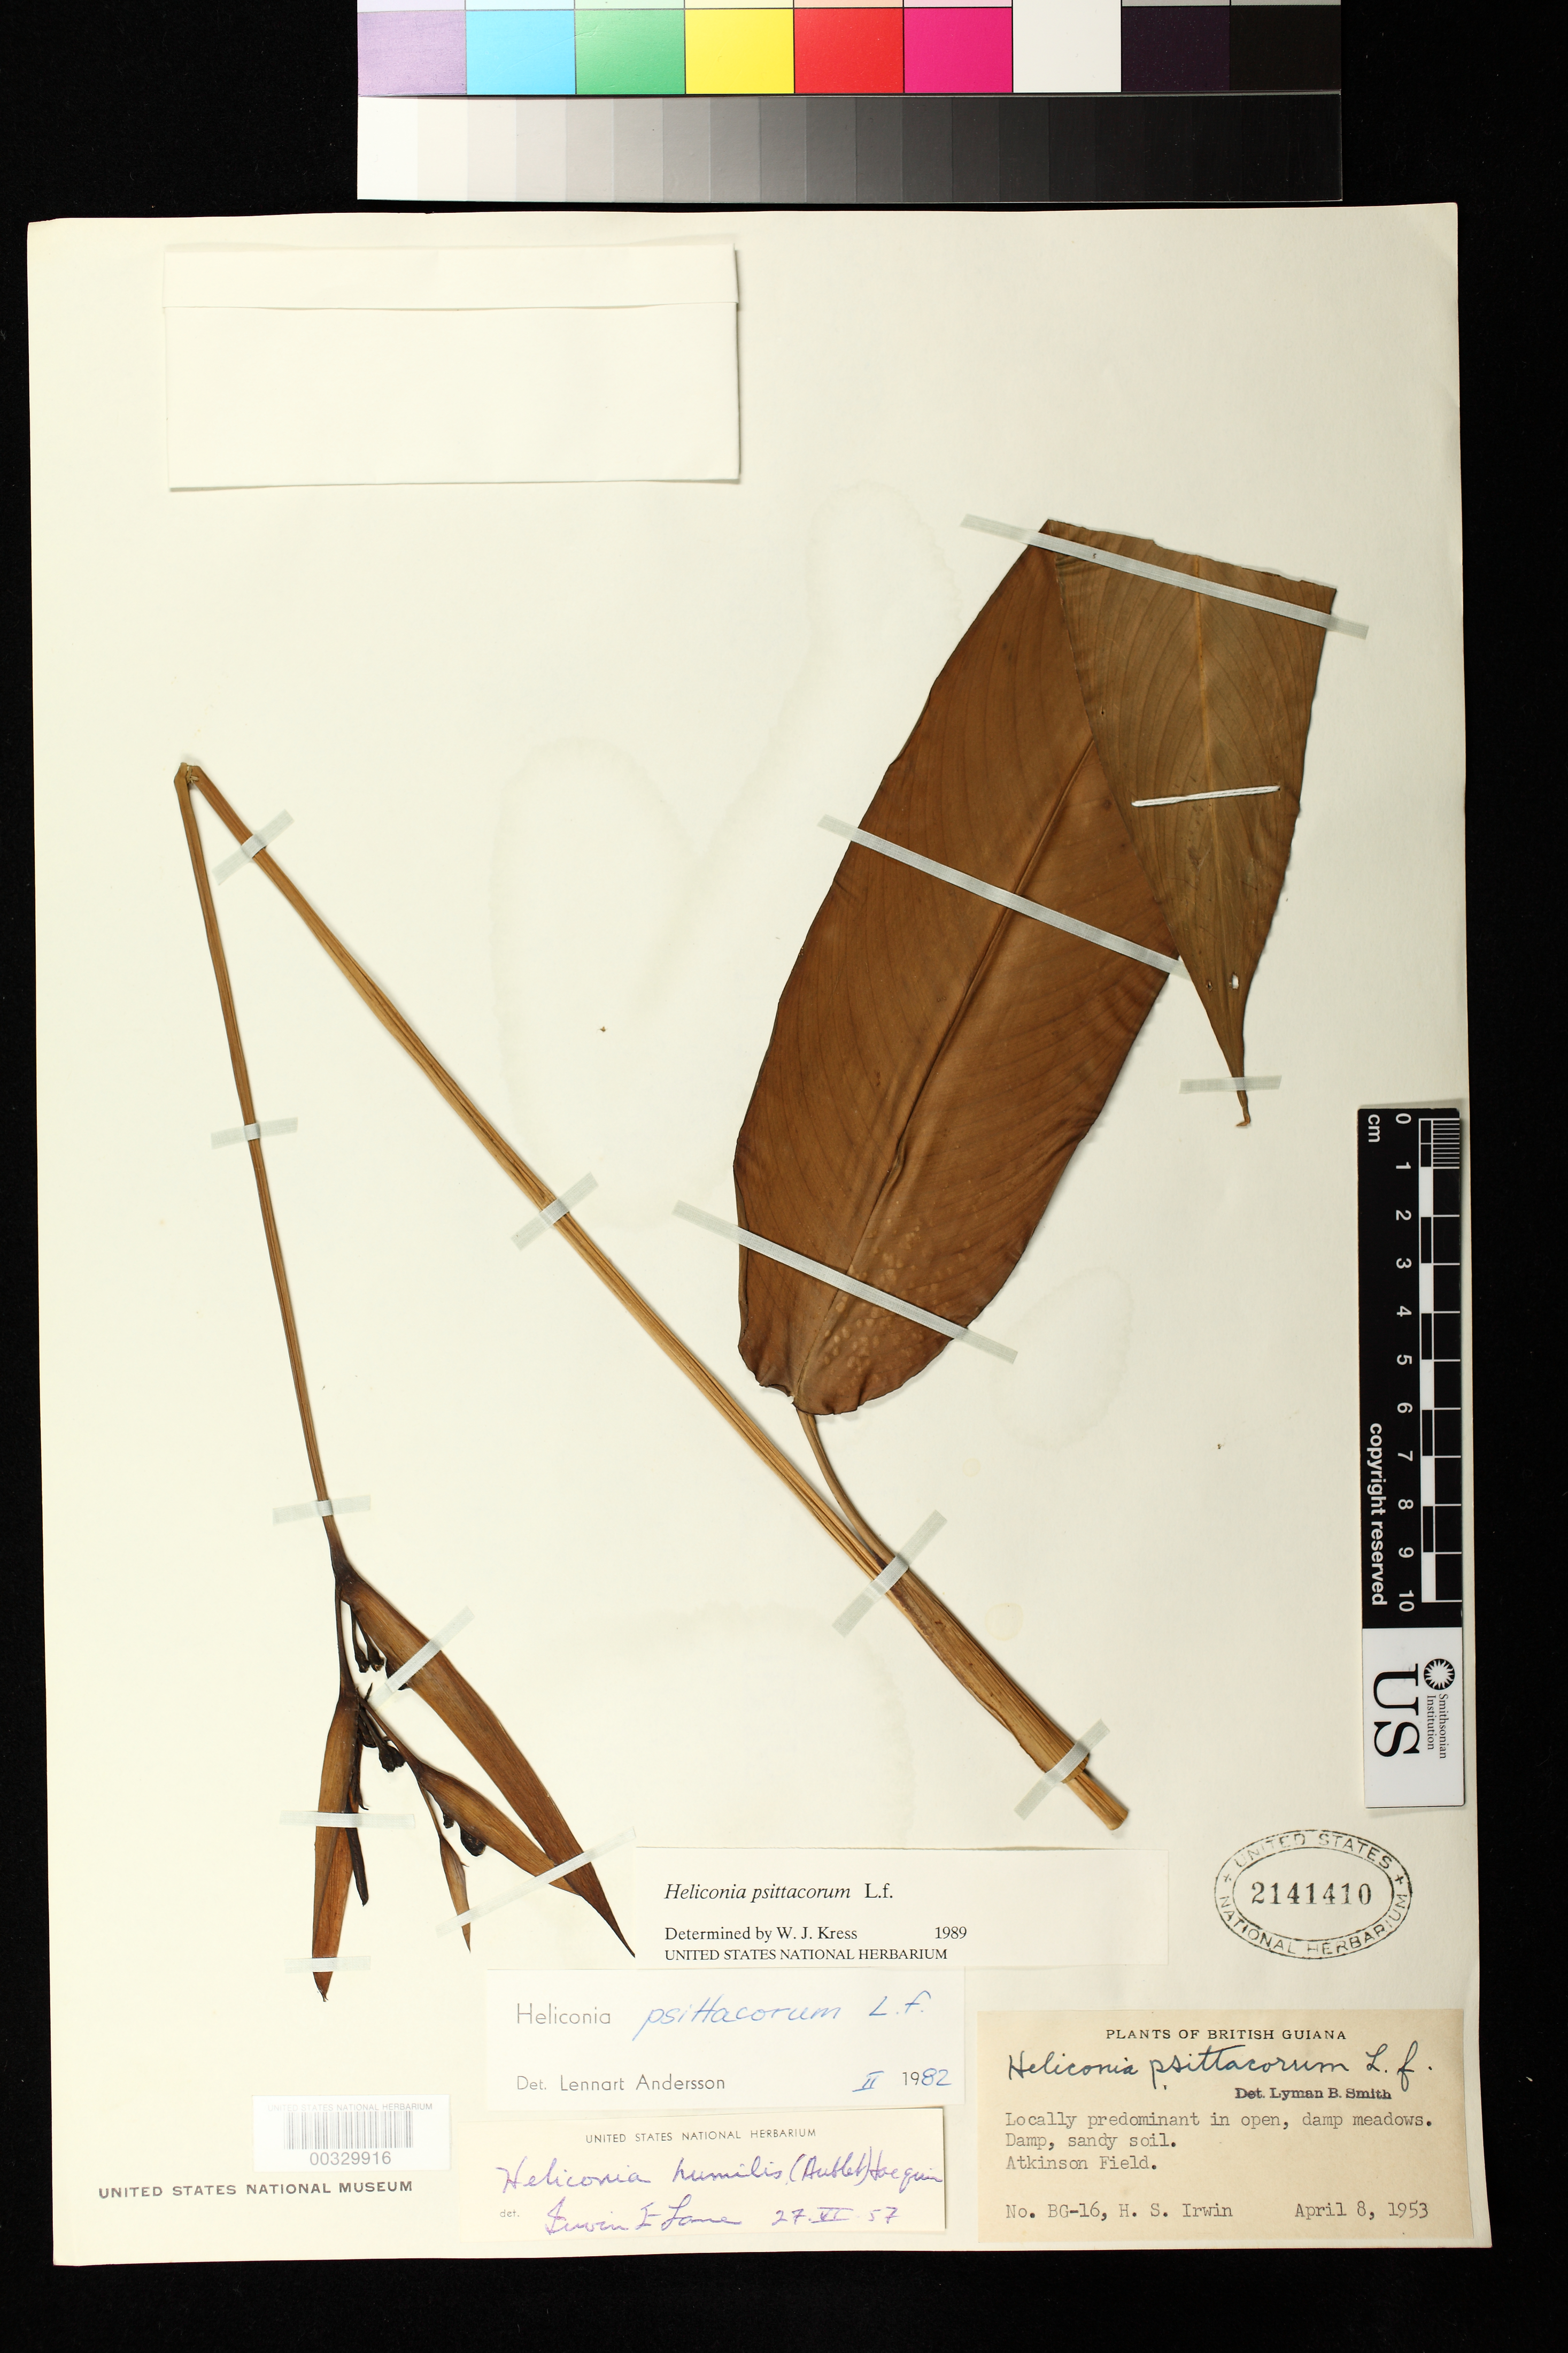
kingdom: Plantae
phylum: Tracheophyta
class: Liliopsida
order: Zingiberales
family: Heliconiaceae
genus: Heliconia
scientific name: Heliconia psittacorum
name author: L. f.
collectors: H. Irwin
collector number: Bg-16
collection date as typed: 08 Apr 1953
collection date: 1953-04-08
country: Guyana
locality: Atkinson field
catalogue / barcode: US 2141410